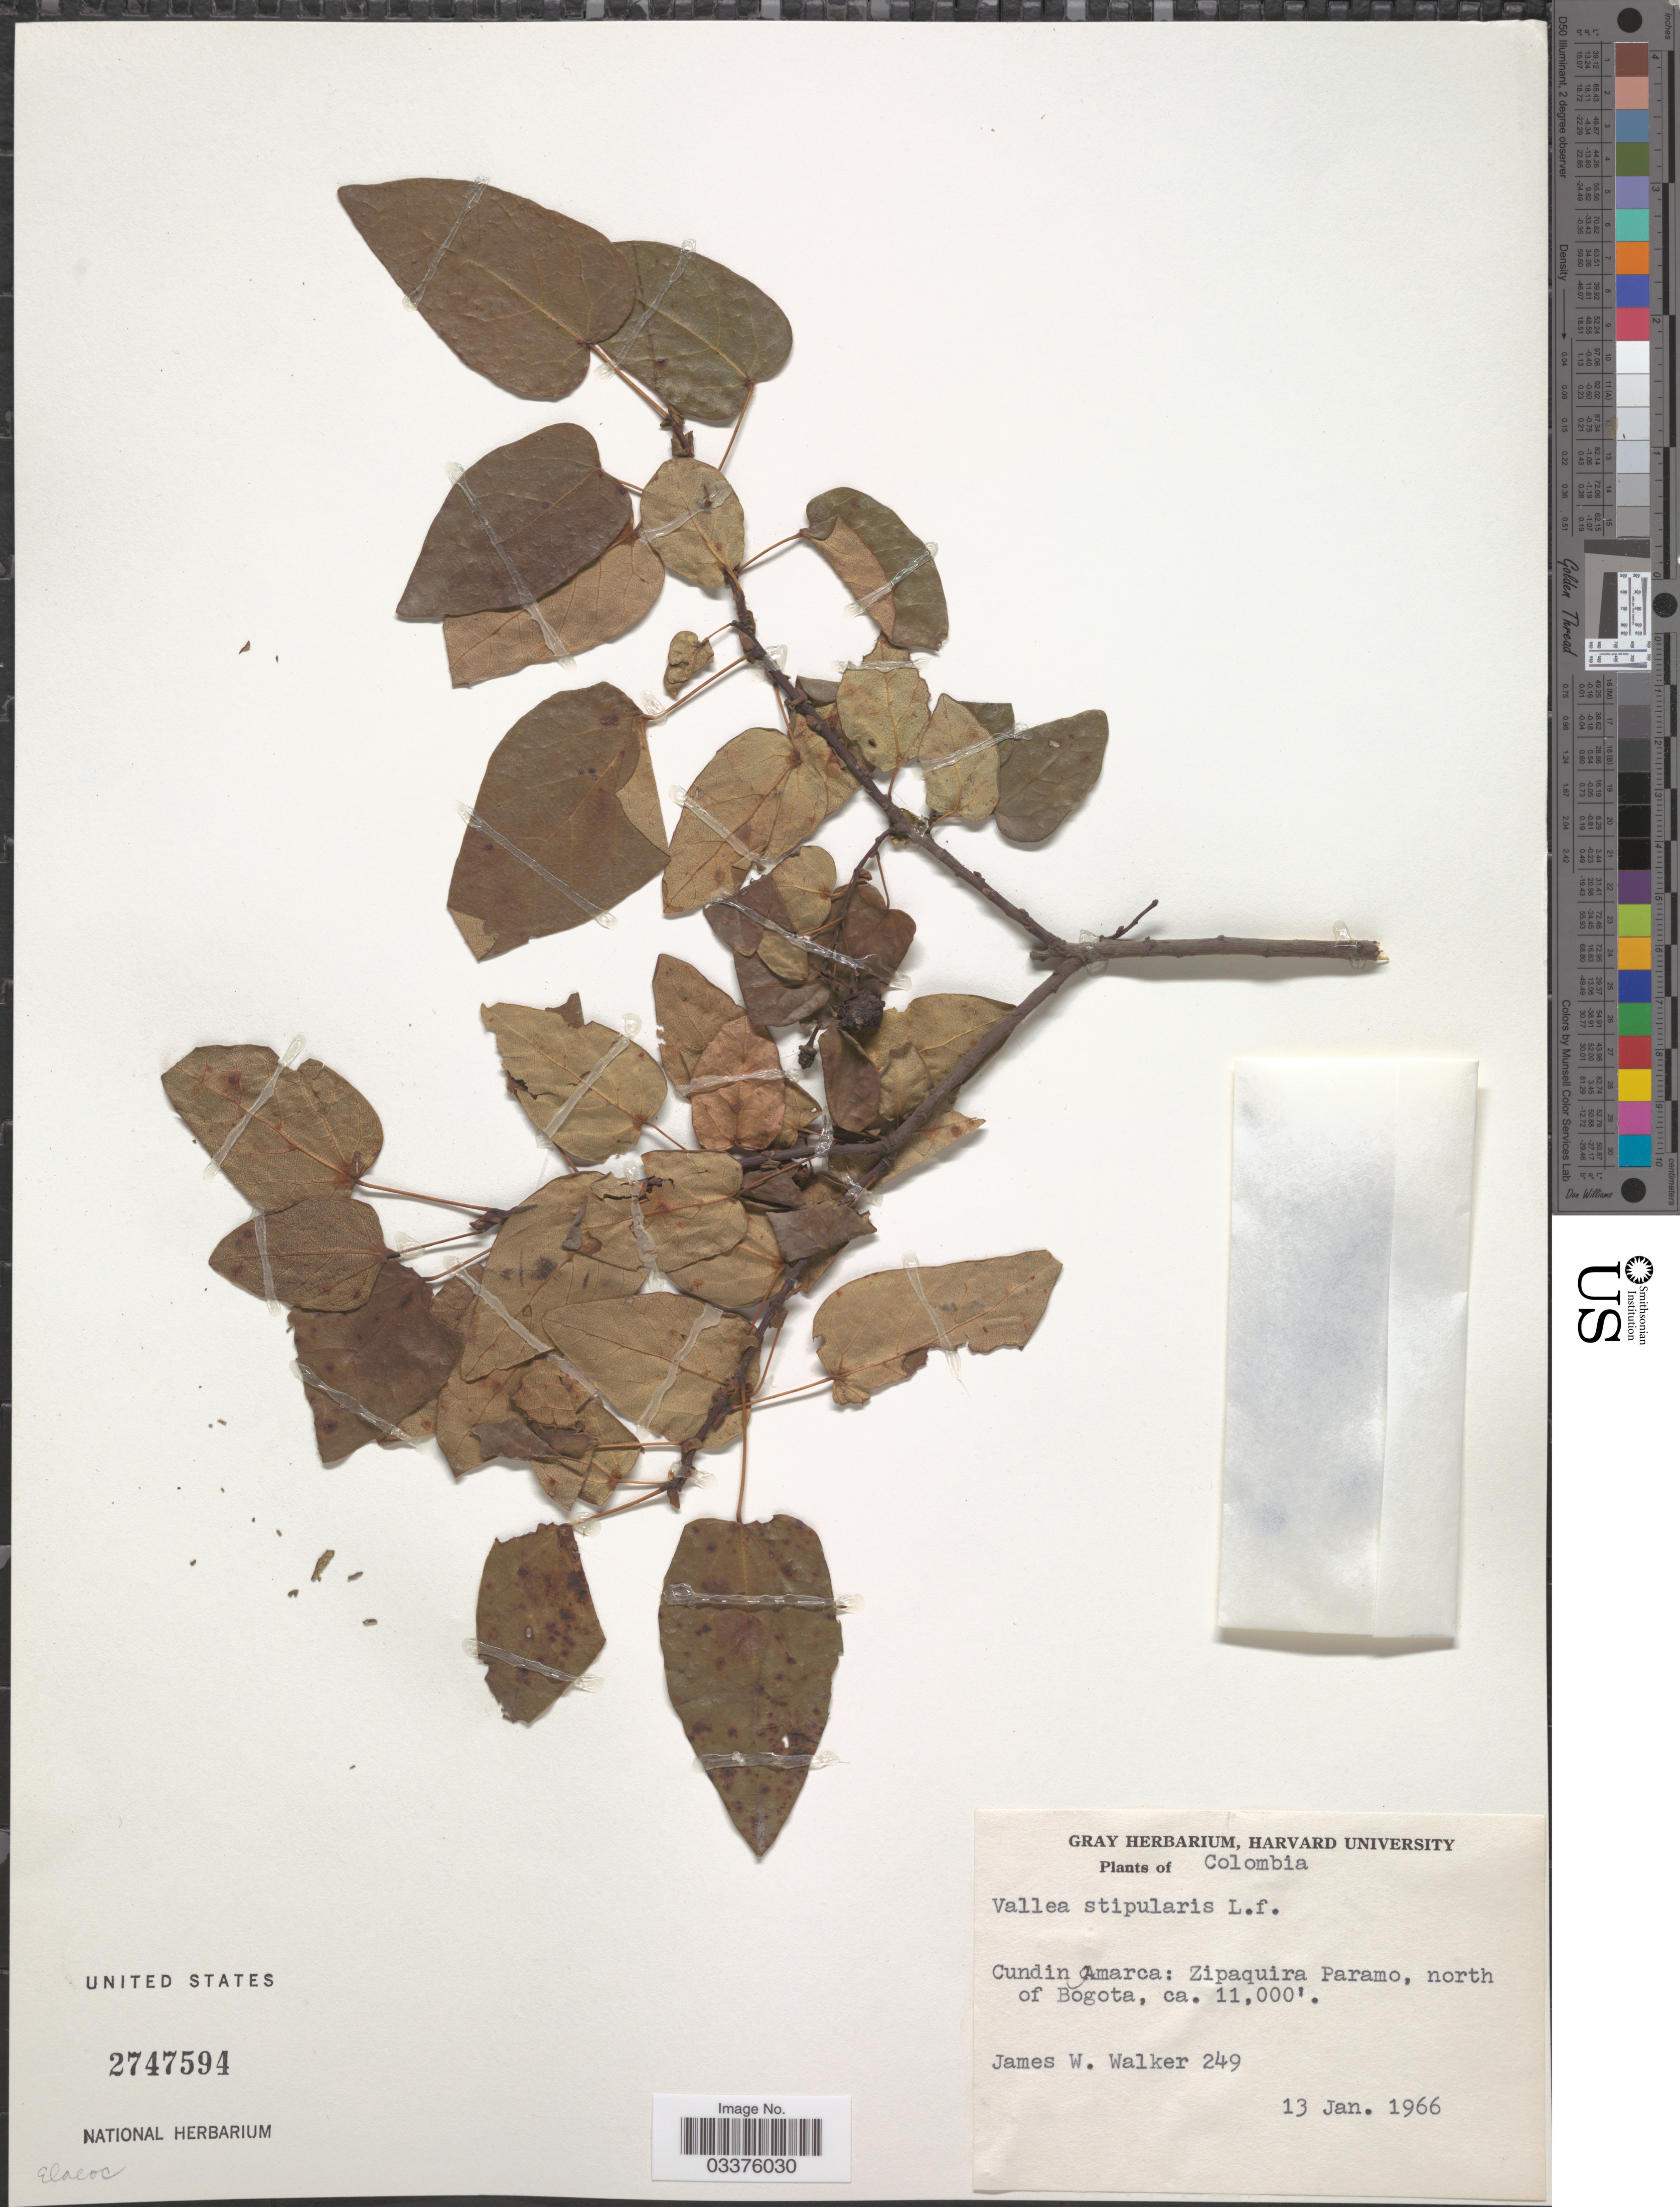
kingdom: Plantae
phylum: Tracheophyta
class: Magnoliopsida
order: Oxalidales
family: Elaeocarpaceae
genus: Vallea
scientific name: Vallea stipularis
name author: L. f.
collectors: J. W. Walker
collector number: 249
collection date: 1966-01-13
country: Colombia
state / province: Cundinamarca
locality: Zipaquira Paramo, north of Bogota.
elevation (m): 3353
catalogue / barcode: US 2747594